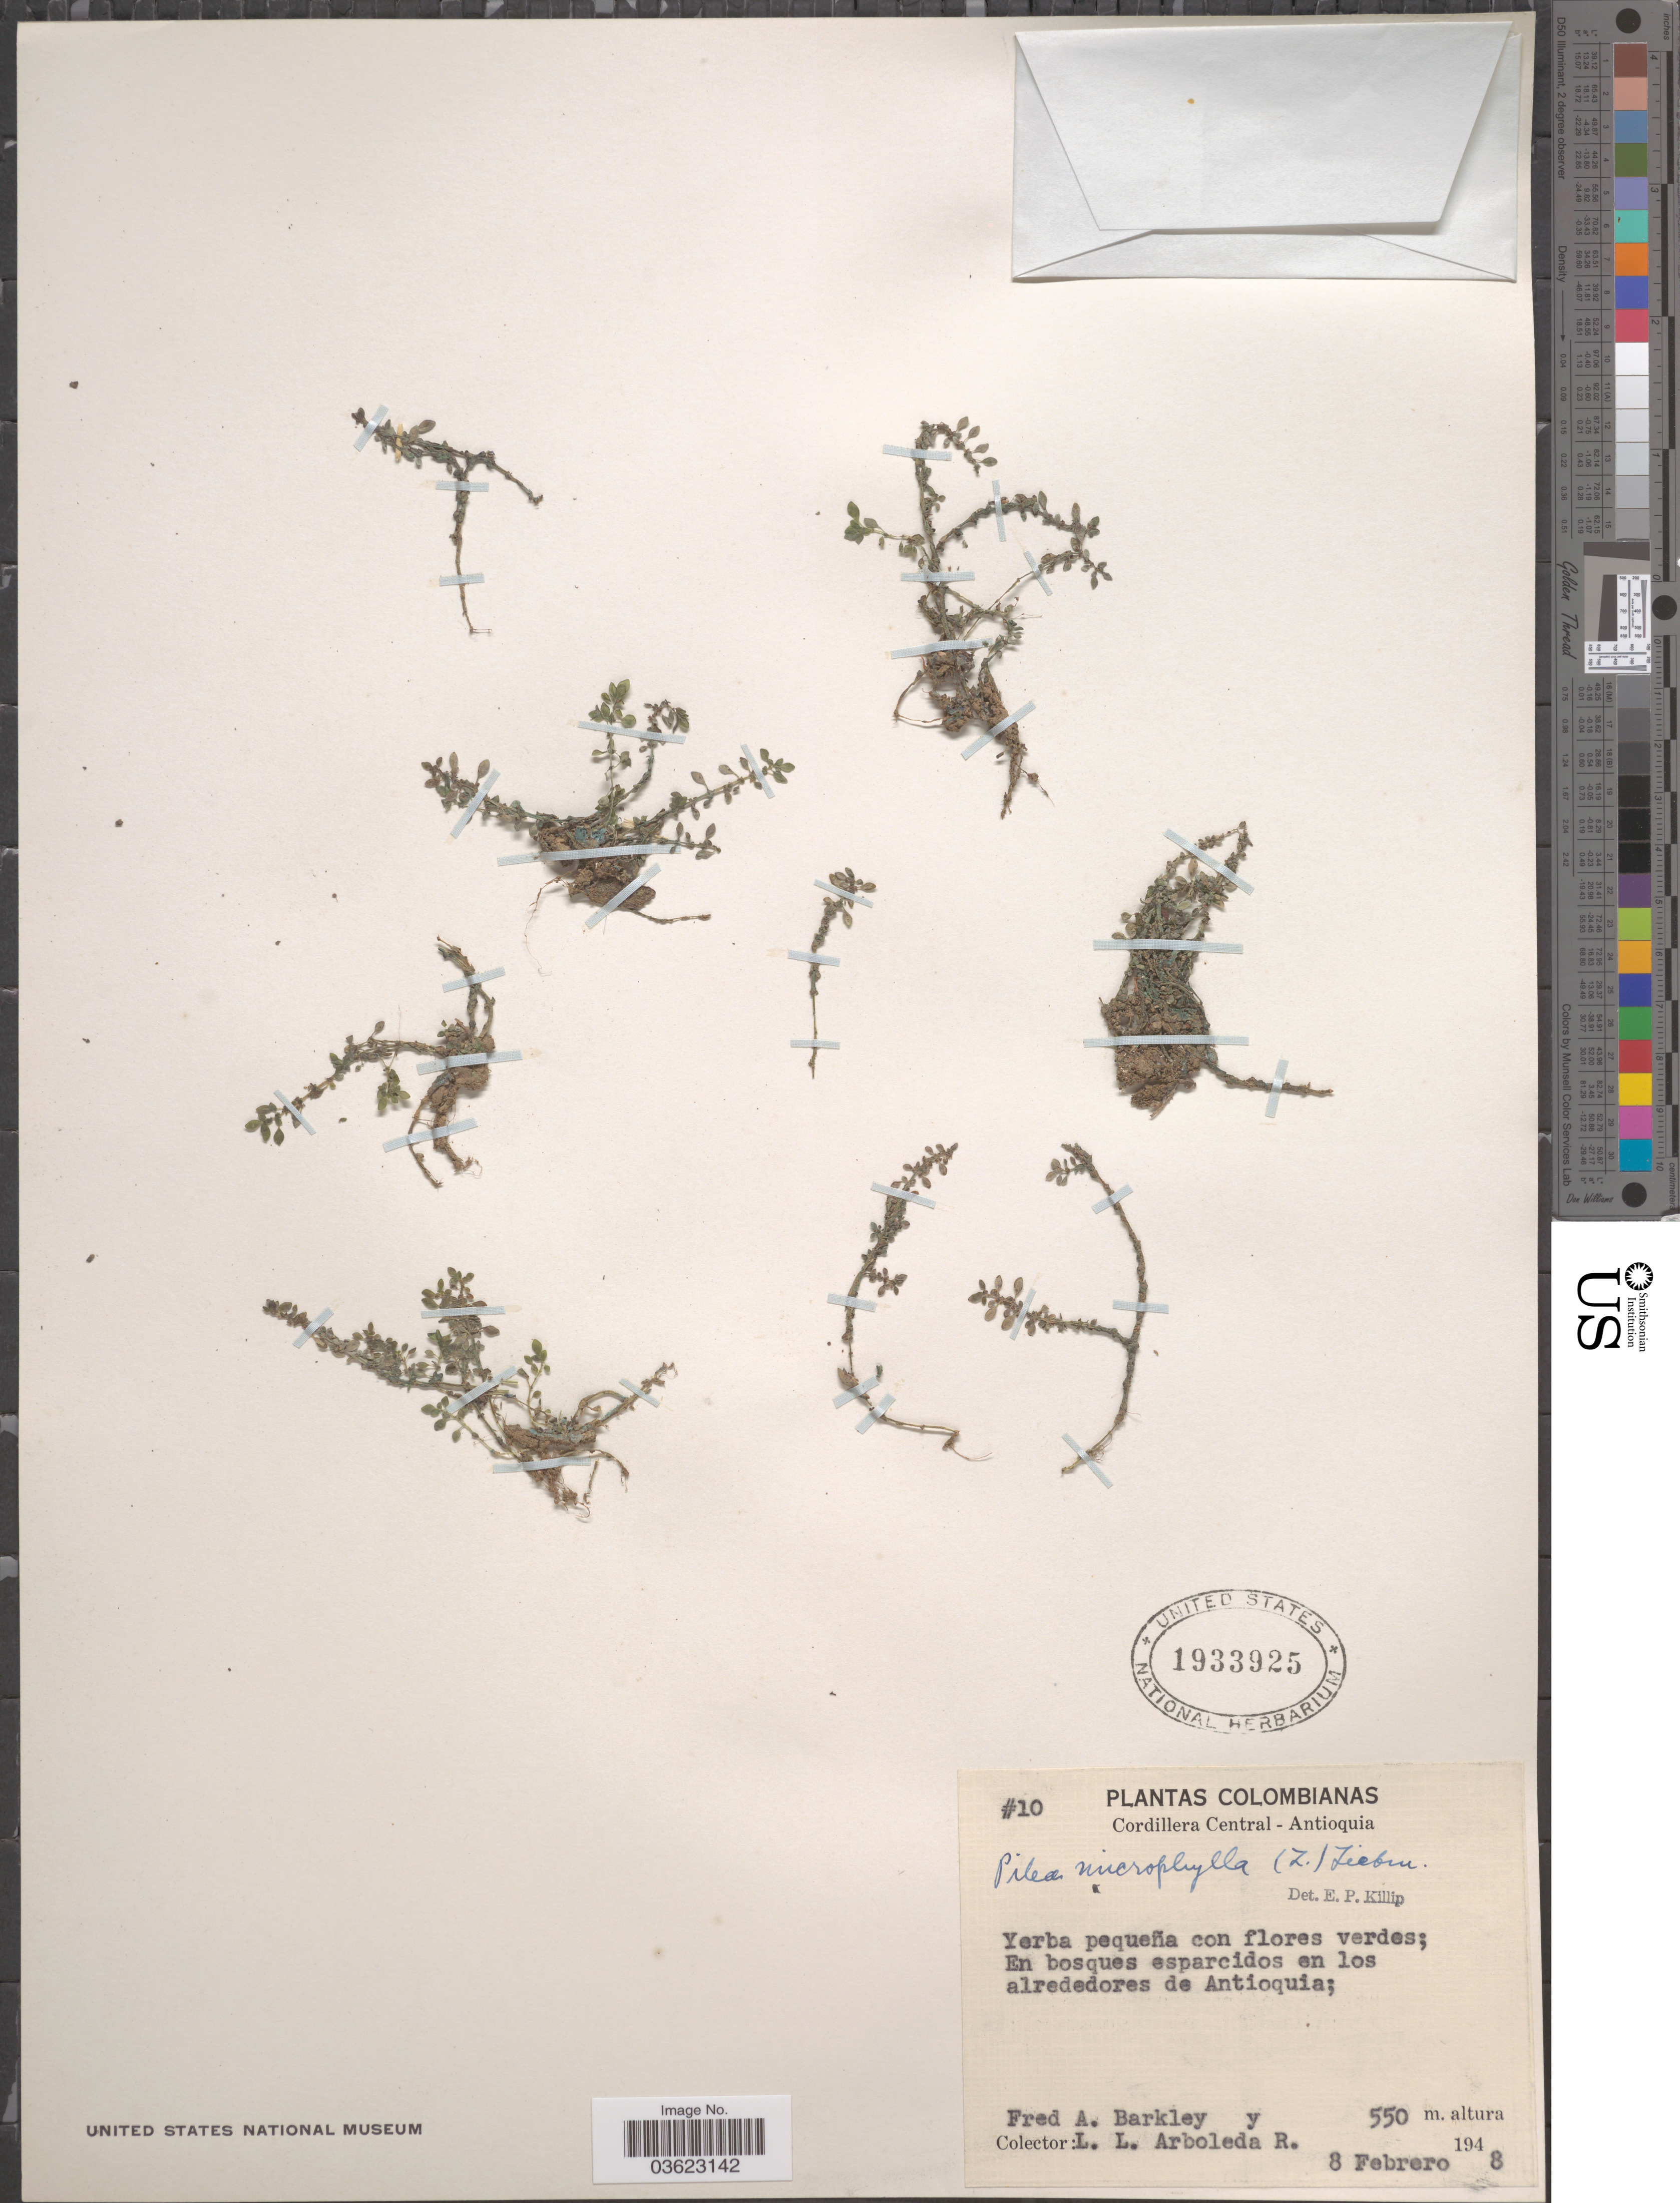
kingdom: Plantae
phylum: Tracheophyta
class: Magnoliopsida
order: Rosales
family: Urticaceae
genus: Pilea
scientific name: Pilea microphylla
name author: (L.) Liebm.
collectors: F. A. Barkley & L. Arboleda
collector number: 10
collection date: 1948-02-08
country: Colombia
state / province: Antioquia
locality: Cordillera Central. En los alrededores de Antioquia.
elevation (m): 550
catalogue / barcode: US 1933925